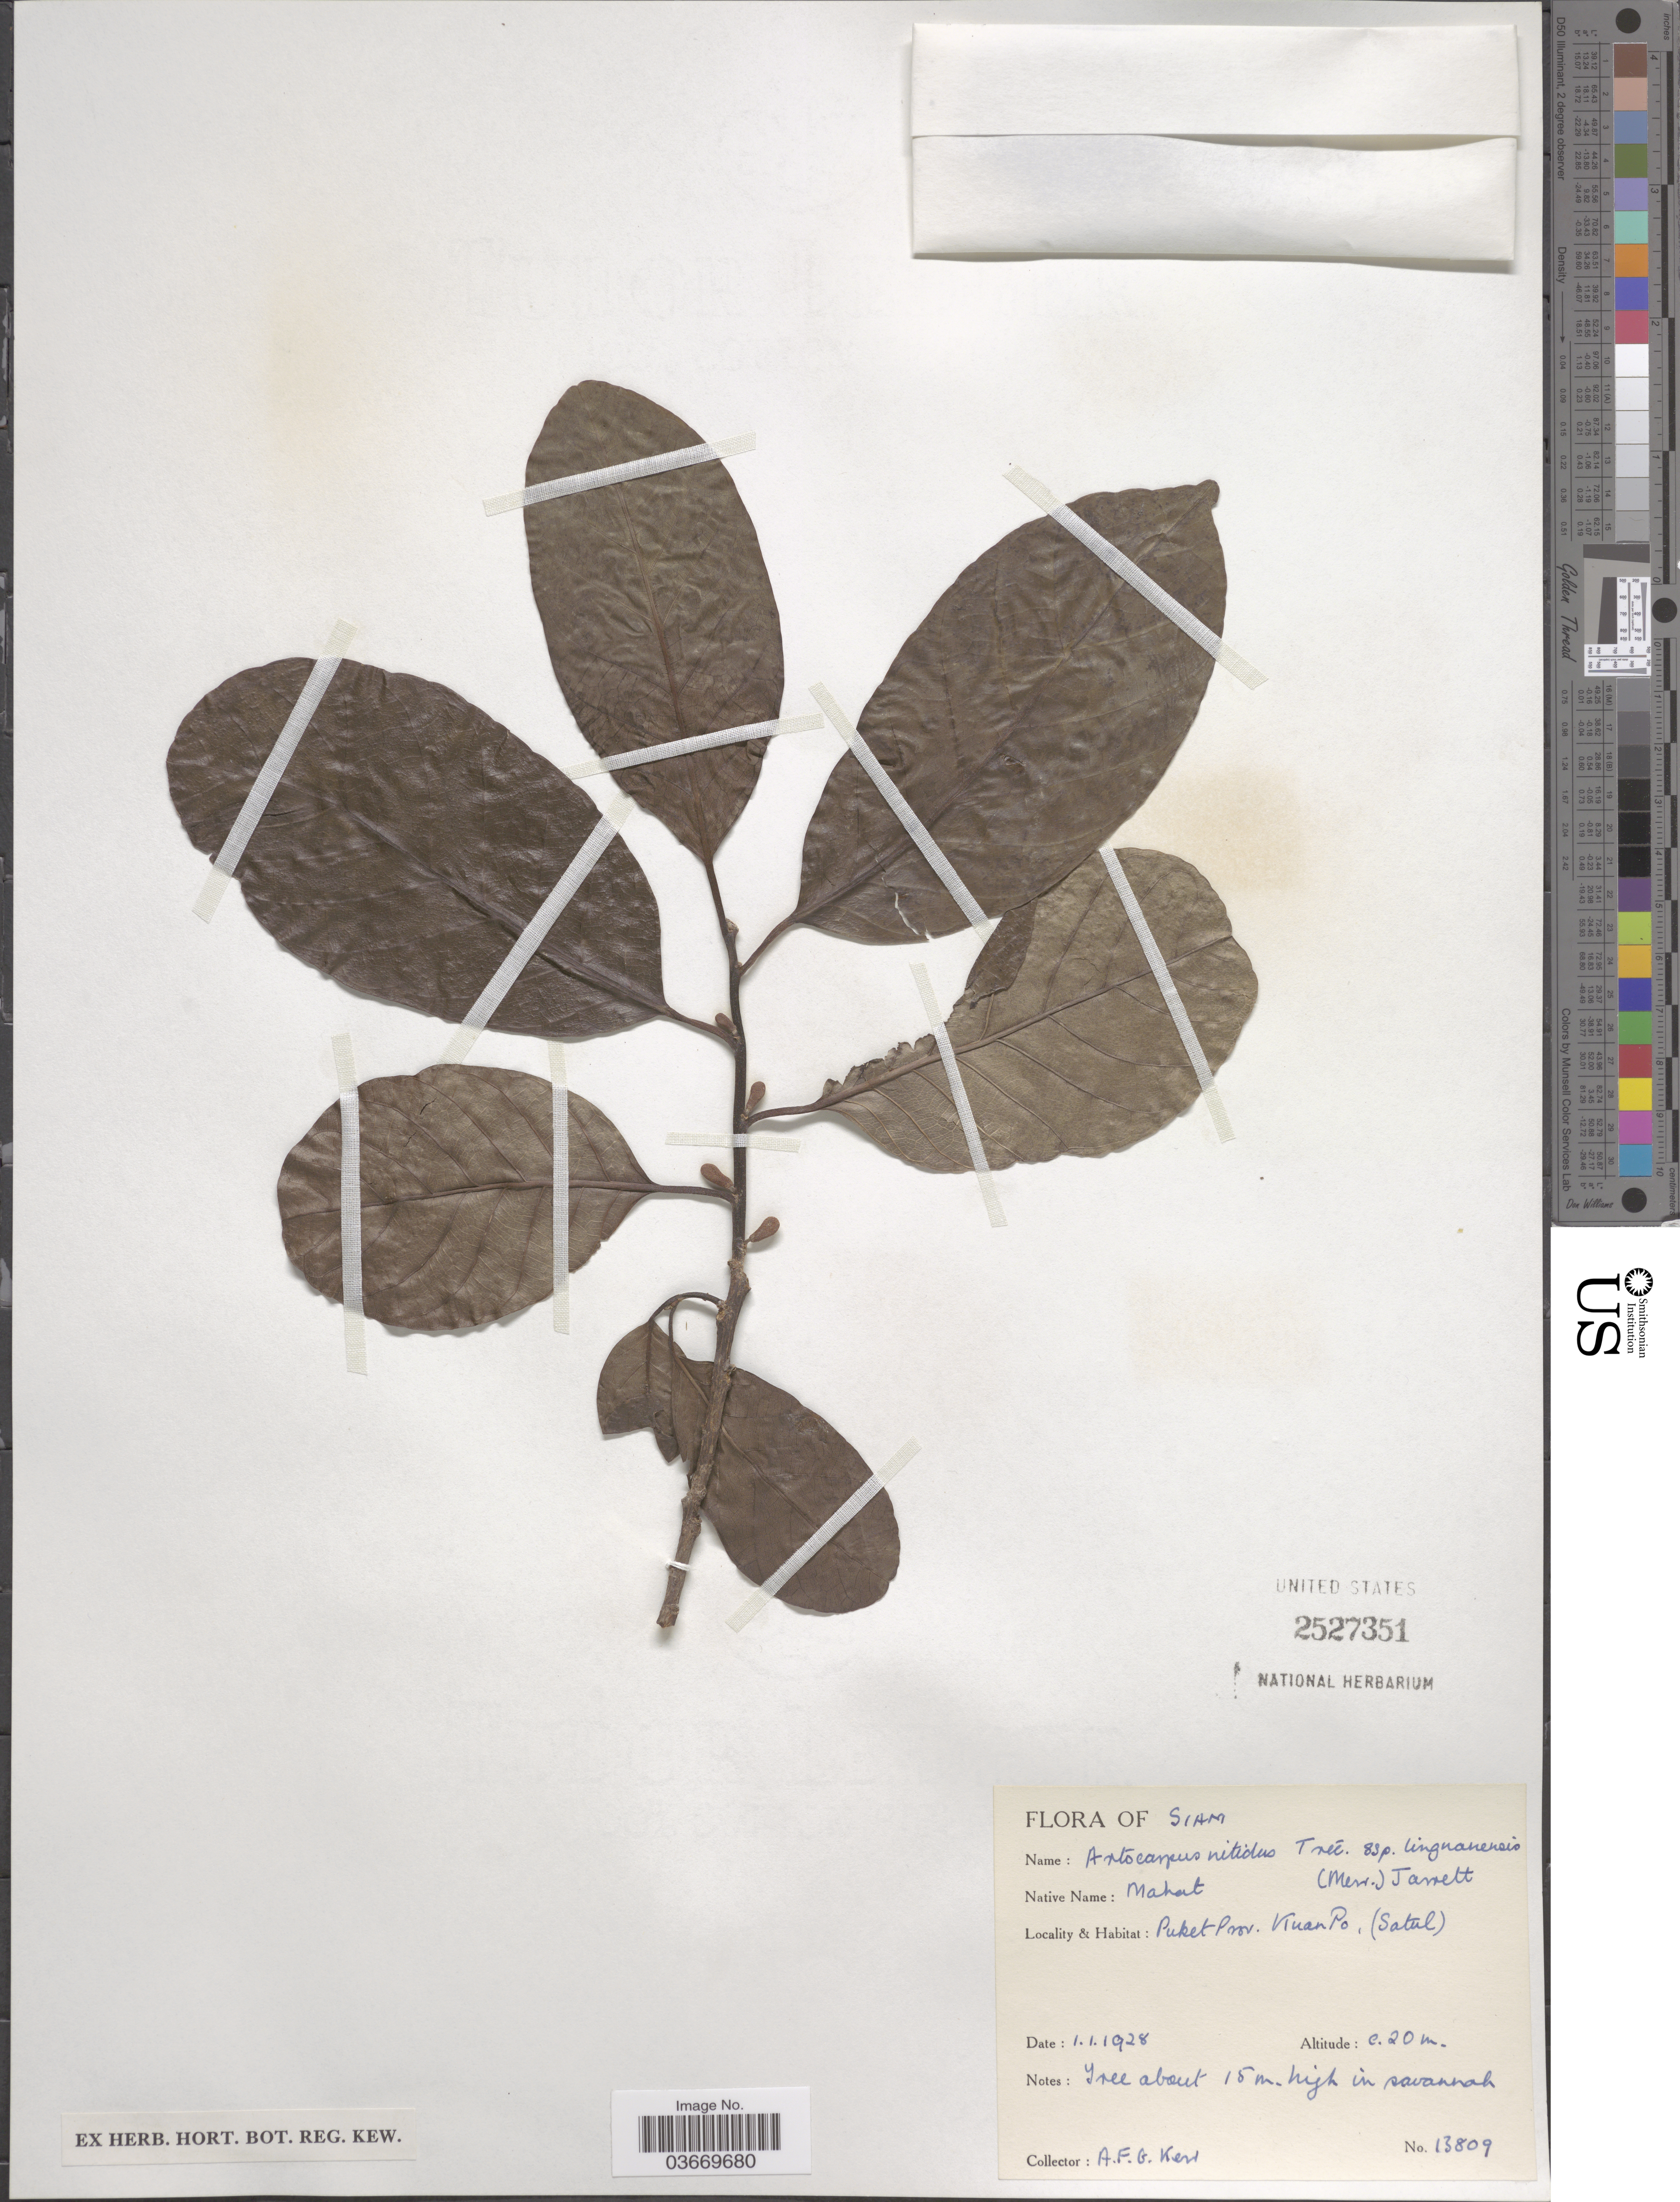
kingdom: Plantae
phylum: Tracheophyta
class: Magnoliopsida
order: Rosales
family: Moraceae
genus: Artocarpus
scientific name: Artocarpus nitidus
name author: Trécul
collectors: A. F. G. Kerr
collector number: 13809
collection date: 1928-01-01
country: Thailand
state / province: Phuket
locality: Siam. Puket Prov. KuanPo, (Satul).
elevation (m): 20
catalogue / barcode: US 2527351